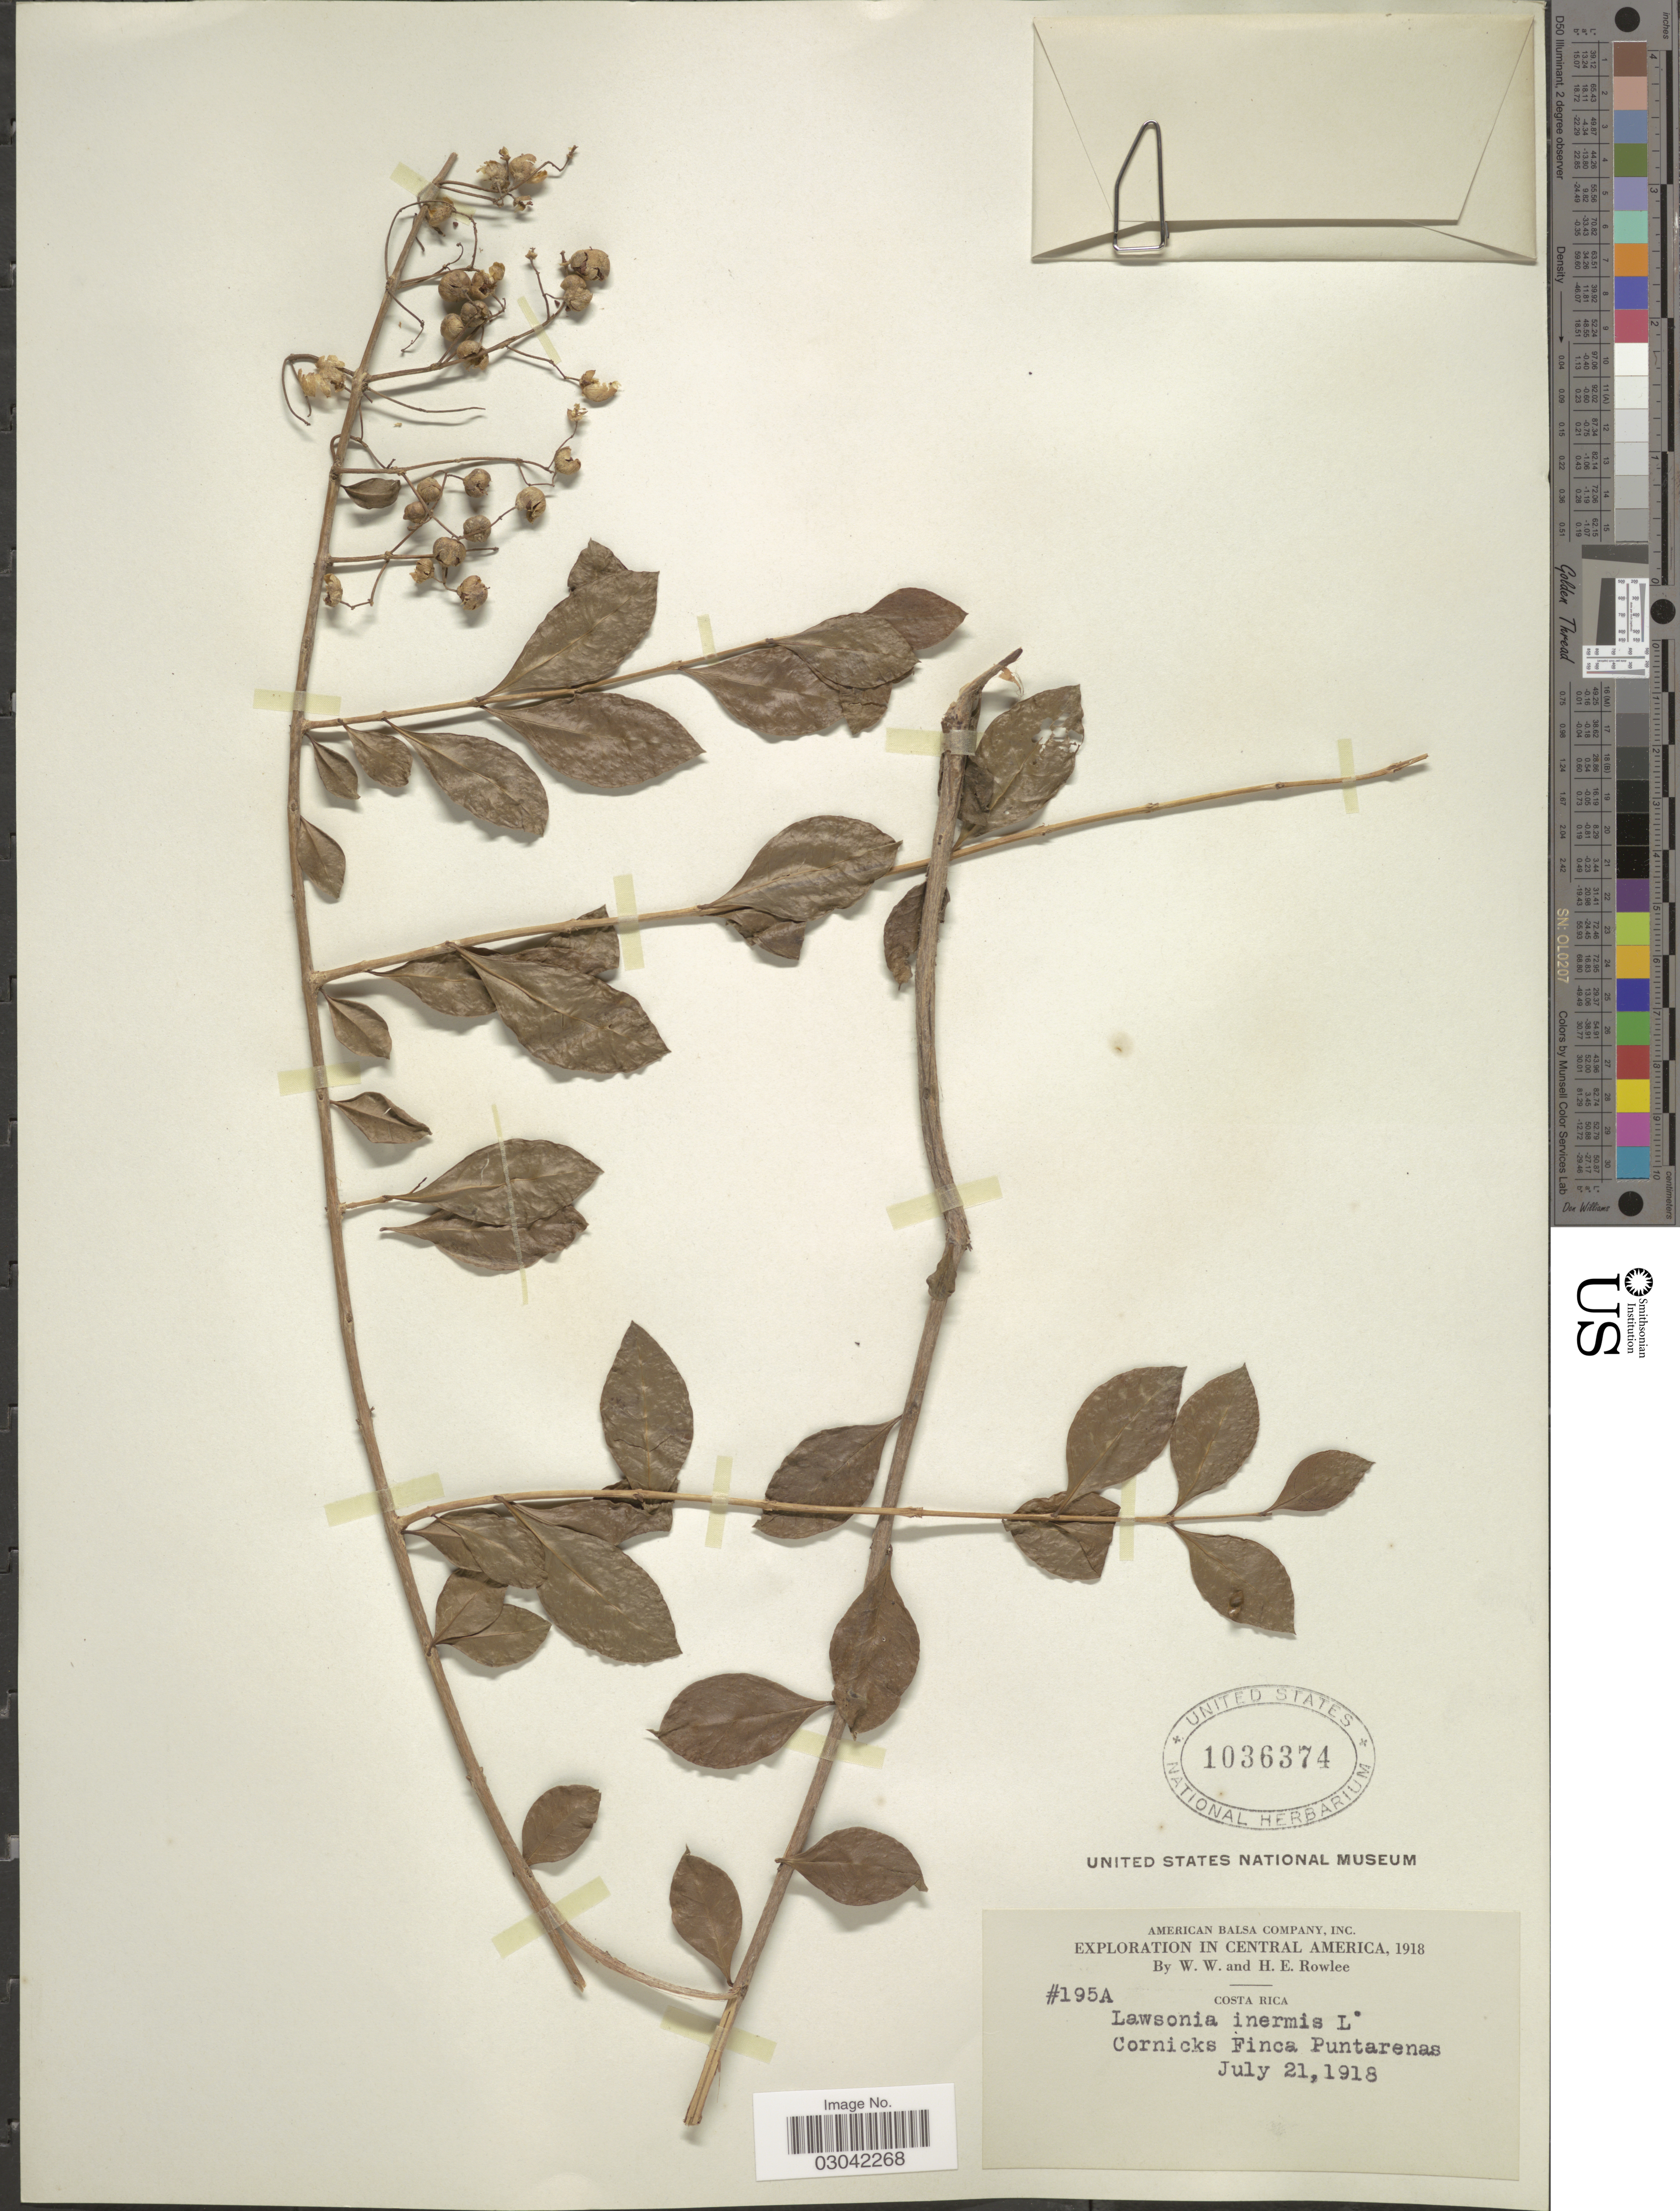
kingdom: Plantae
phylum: Tracheophyta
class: Magnoliopsida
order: Myrtales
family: Lythraceae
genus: Lawsonia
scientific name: Lawsonia inermis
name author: L.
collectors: W. W. Rowlee & H. E. Rowlee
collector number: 195A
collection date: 1918-07-21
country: Costa Rica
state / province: Puntarenas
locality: Cornicks Finca.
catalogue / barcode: US 1036374